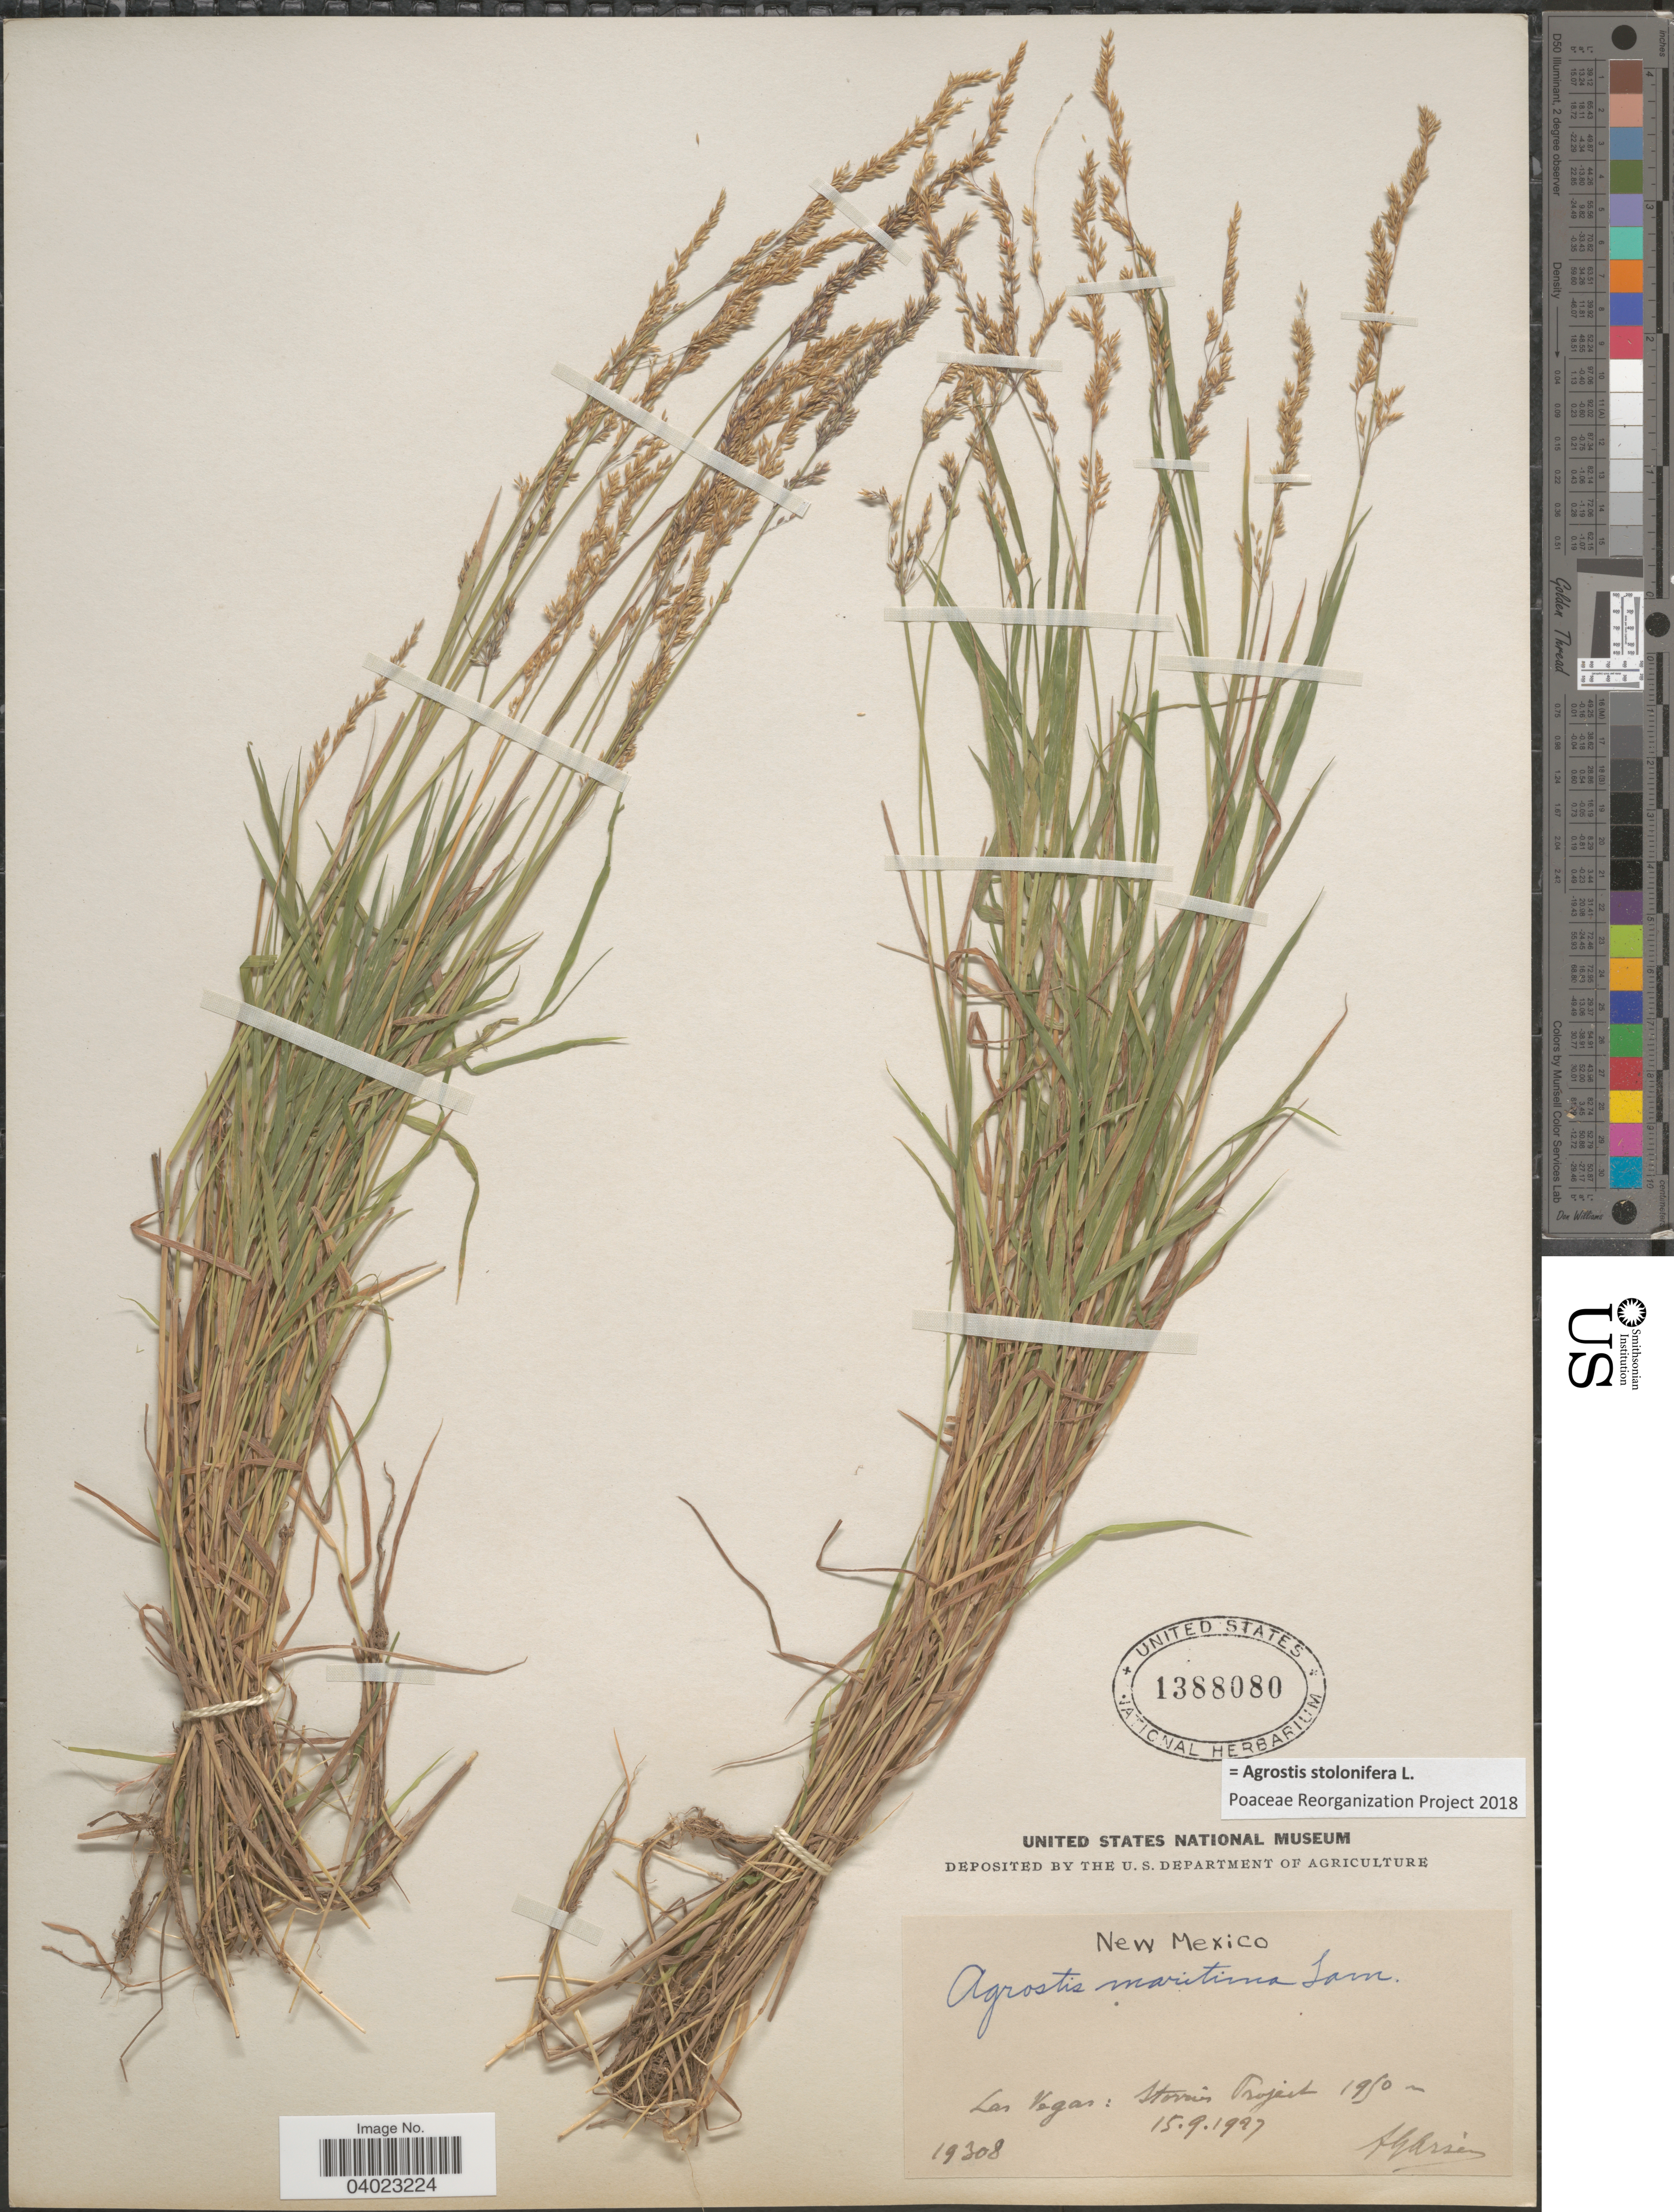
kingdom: Plantae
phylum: Tracheophyta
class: Liliopsida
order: Poales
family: Poaceae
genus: Agrostis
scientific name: Agrostis stolonifera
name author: L.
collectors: F. Arsène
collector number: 19308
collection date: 1927-09-15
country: United States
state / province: New Mexico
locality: Las Vegas: Storm's Project.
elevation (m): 1950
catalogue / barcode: US 1388080